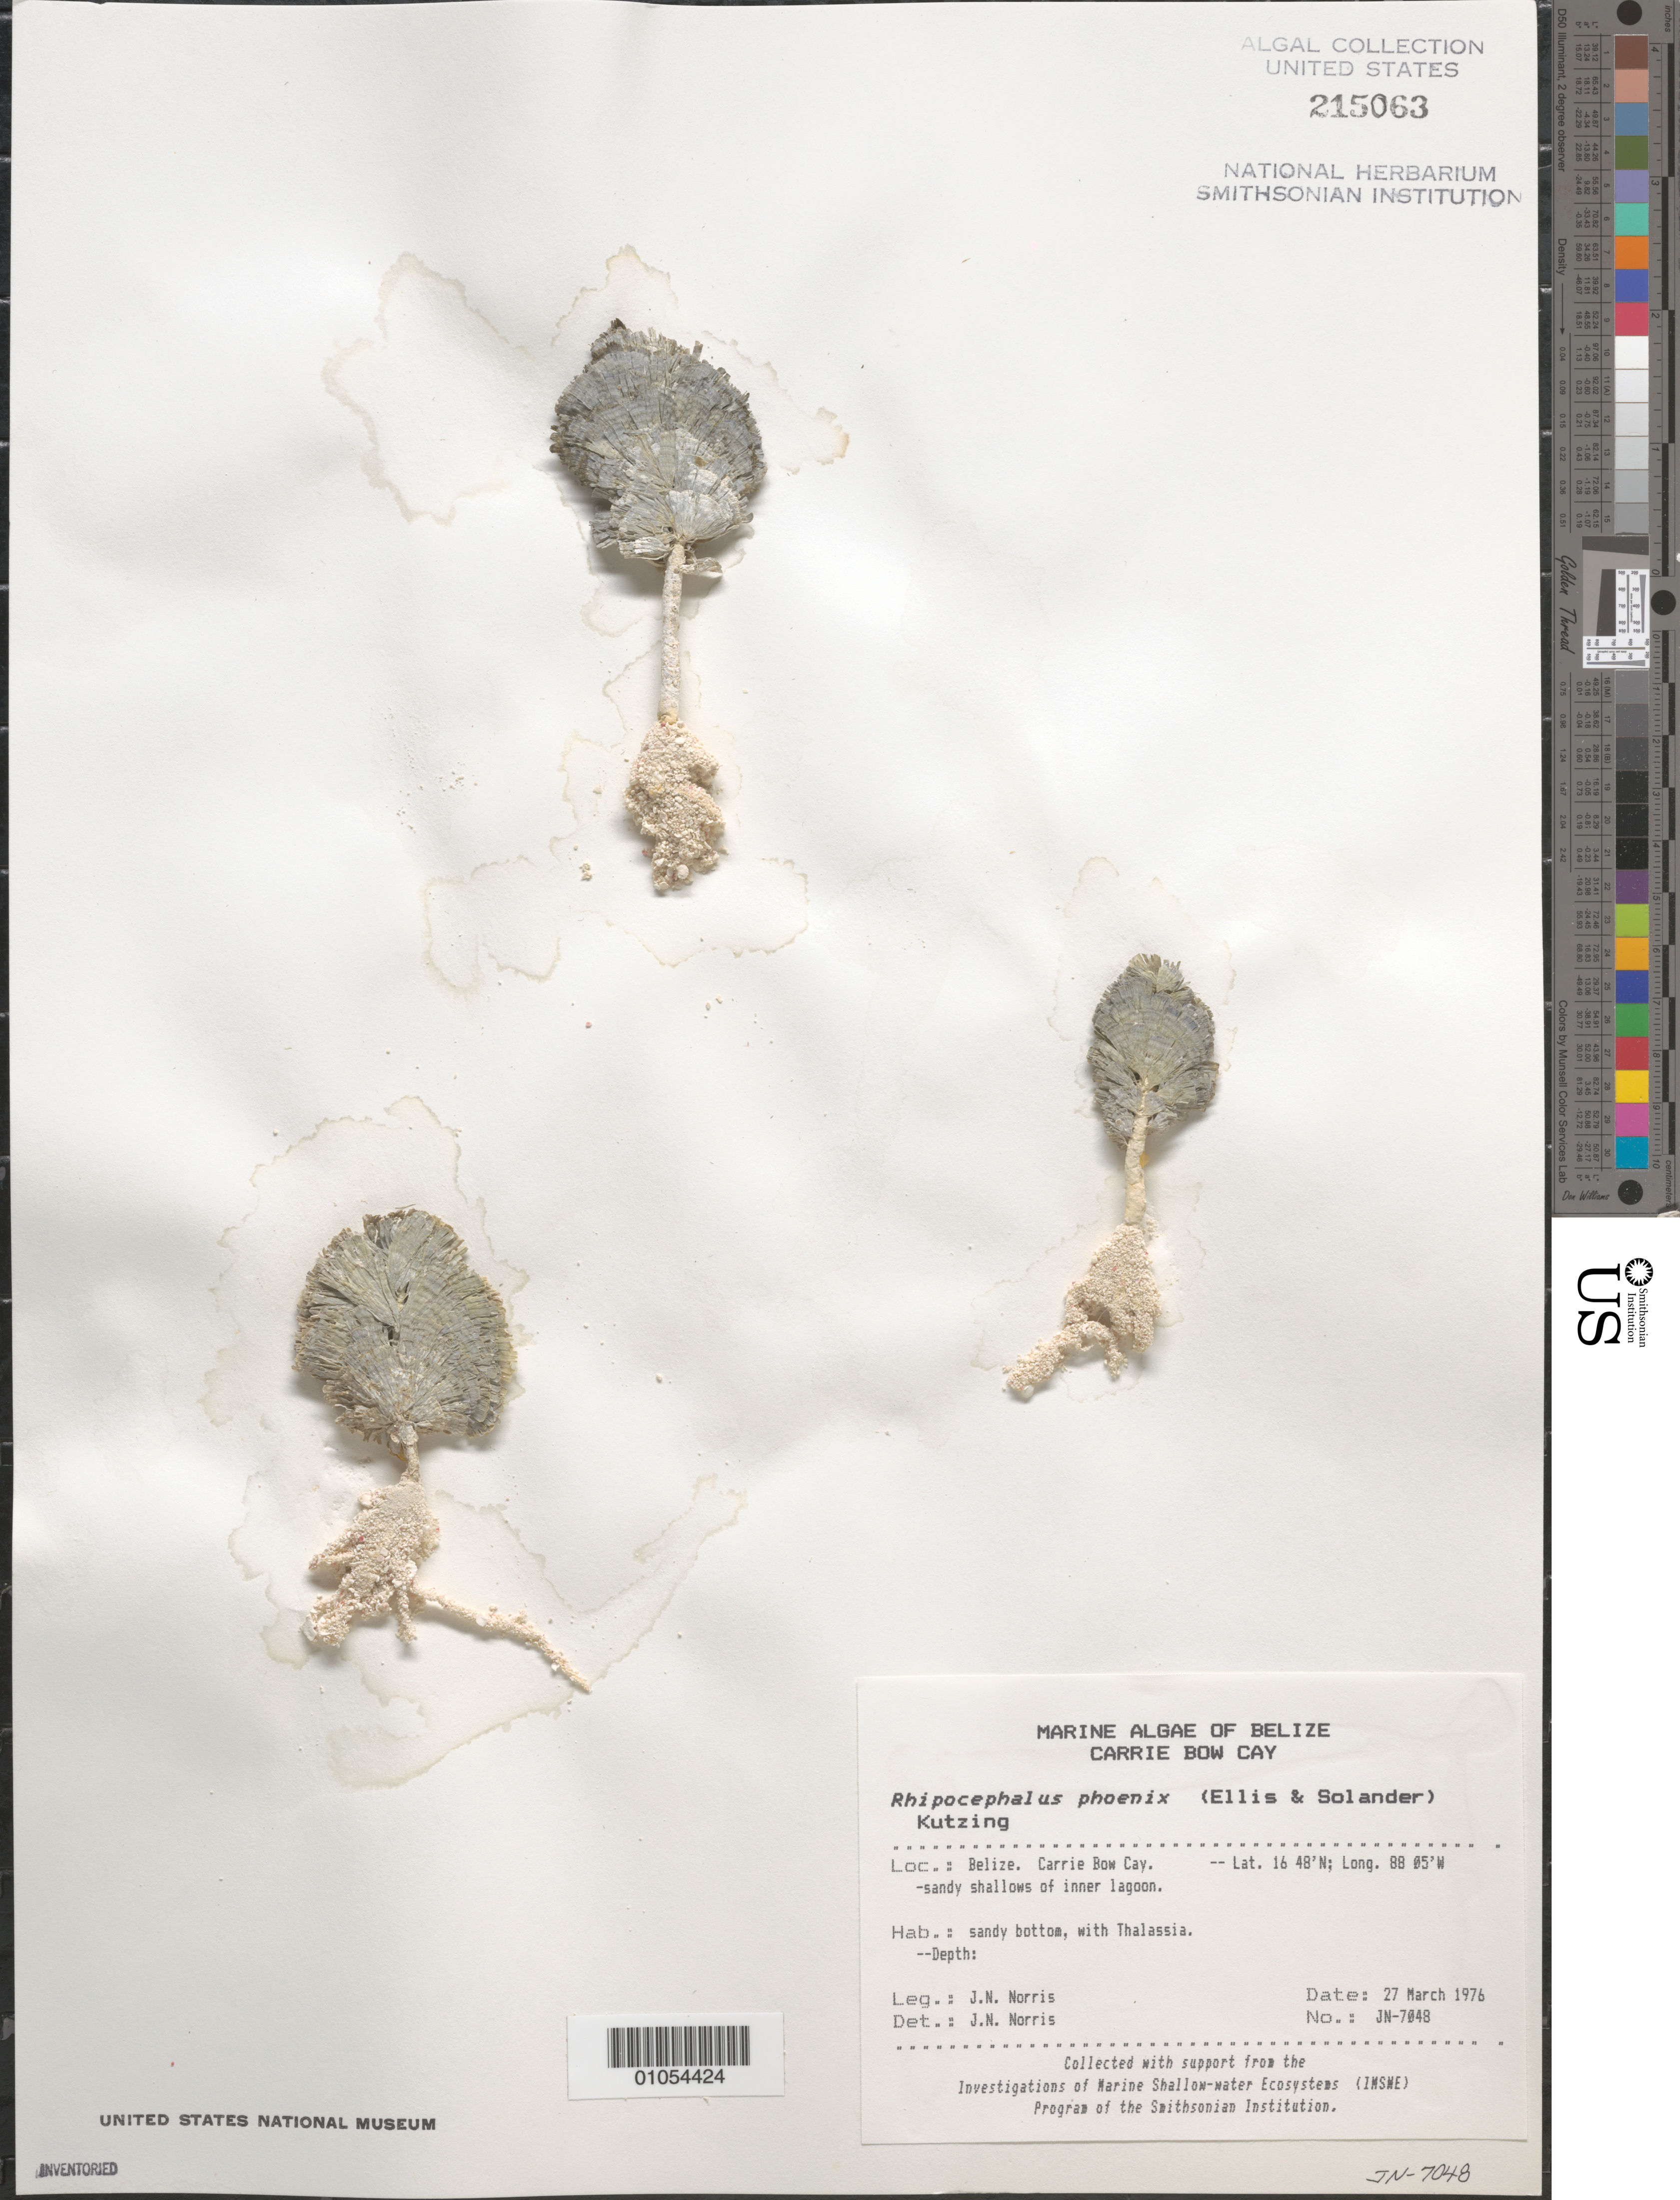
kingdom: Plantae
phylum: Chlorophyta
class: Ulvophyceae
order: Bryopsidales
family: Udoteaceae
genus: Rhipocephalus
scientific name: Rhipocephalus phoenix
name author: (J. Ellis & Sol.) Kütz.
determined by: Norris, James N.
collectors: J. N. Norris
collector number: JN-7048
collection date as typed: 27 Mar 1976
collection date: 1976-03-27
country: Belize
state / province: Stann Creek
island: Carrie Bow Cay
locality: Sandy shallows of inner lagoon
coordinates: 16 48' N, 88 05' W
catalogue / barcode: US 215063